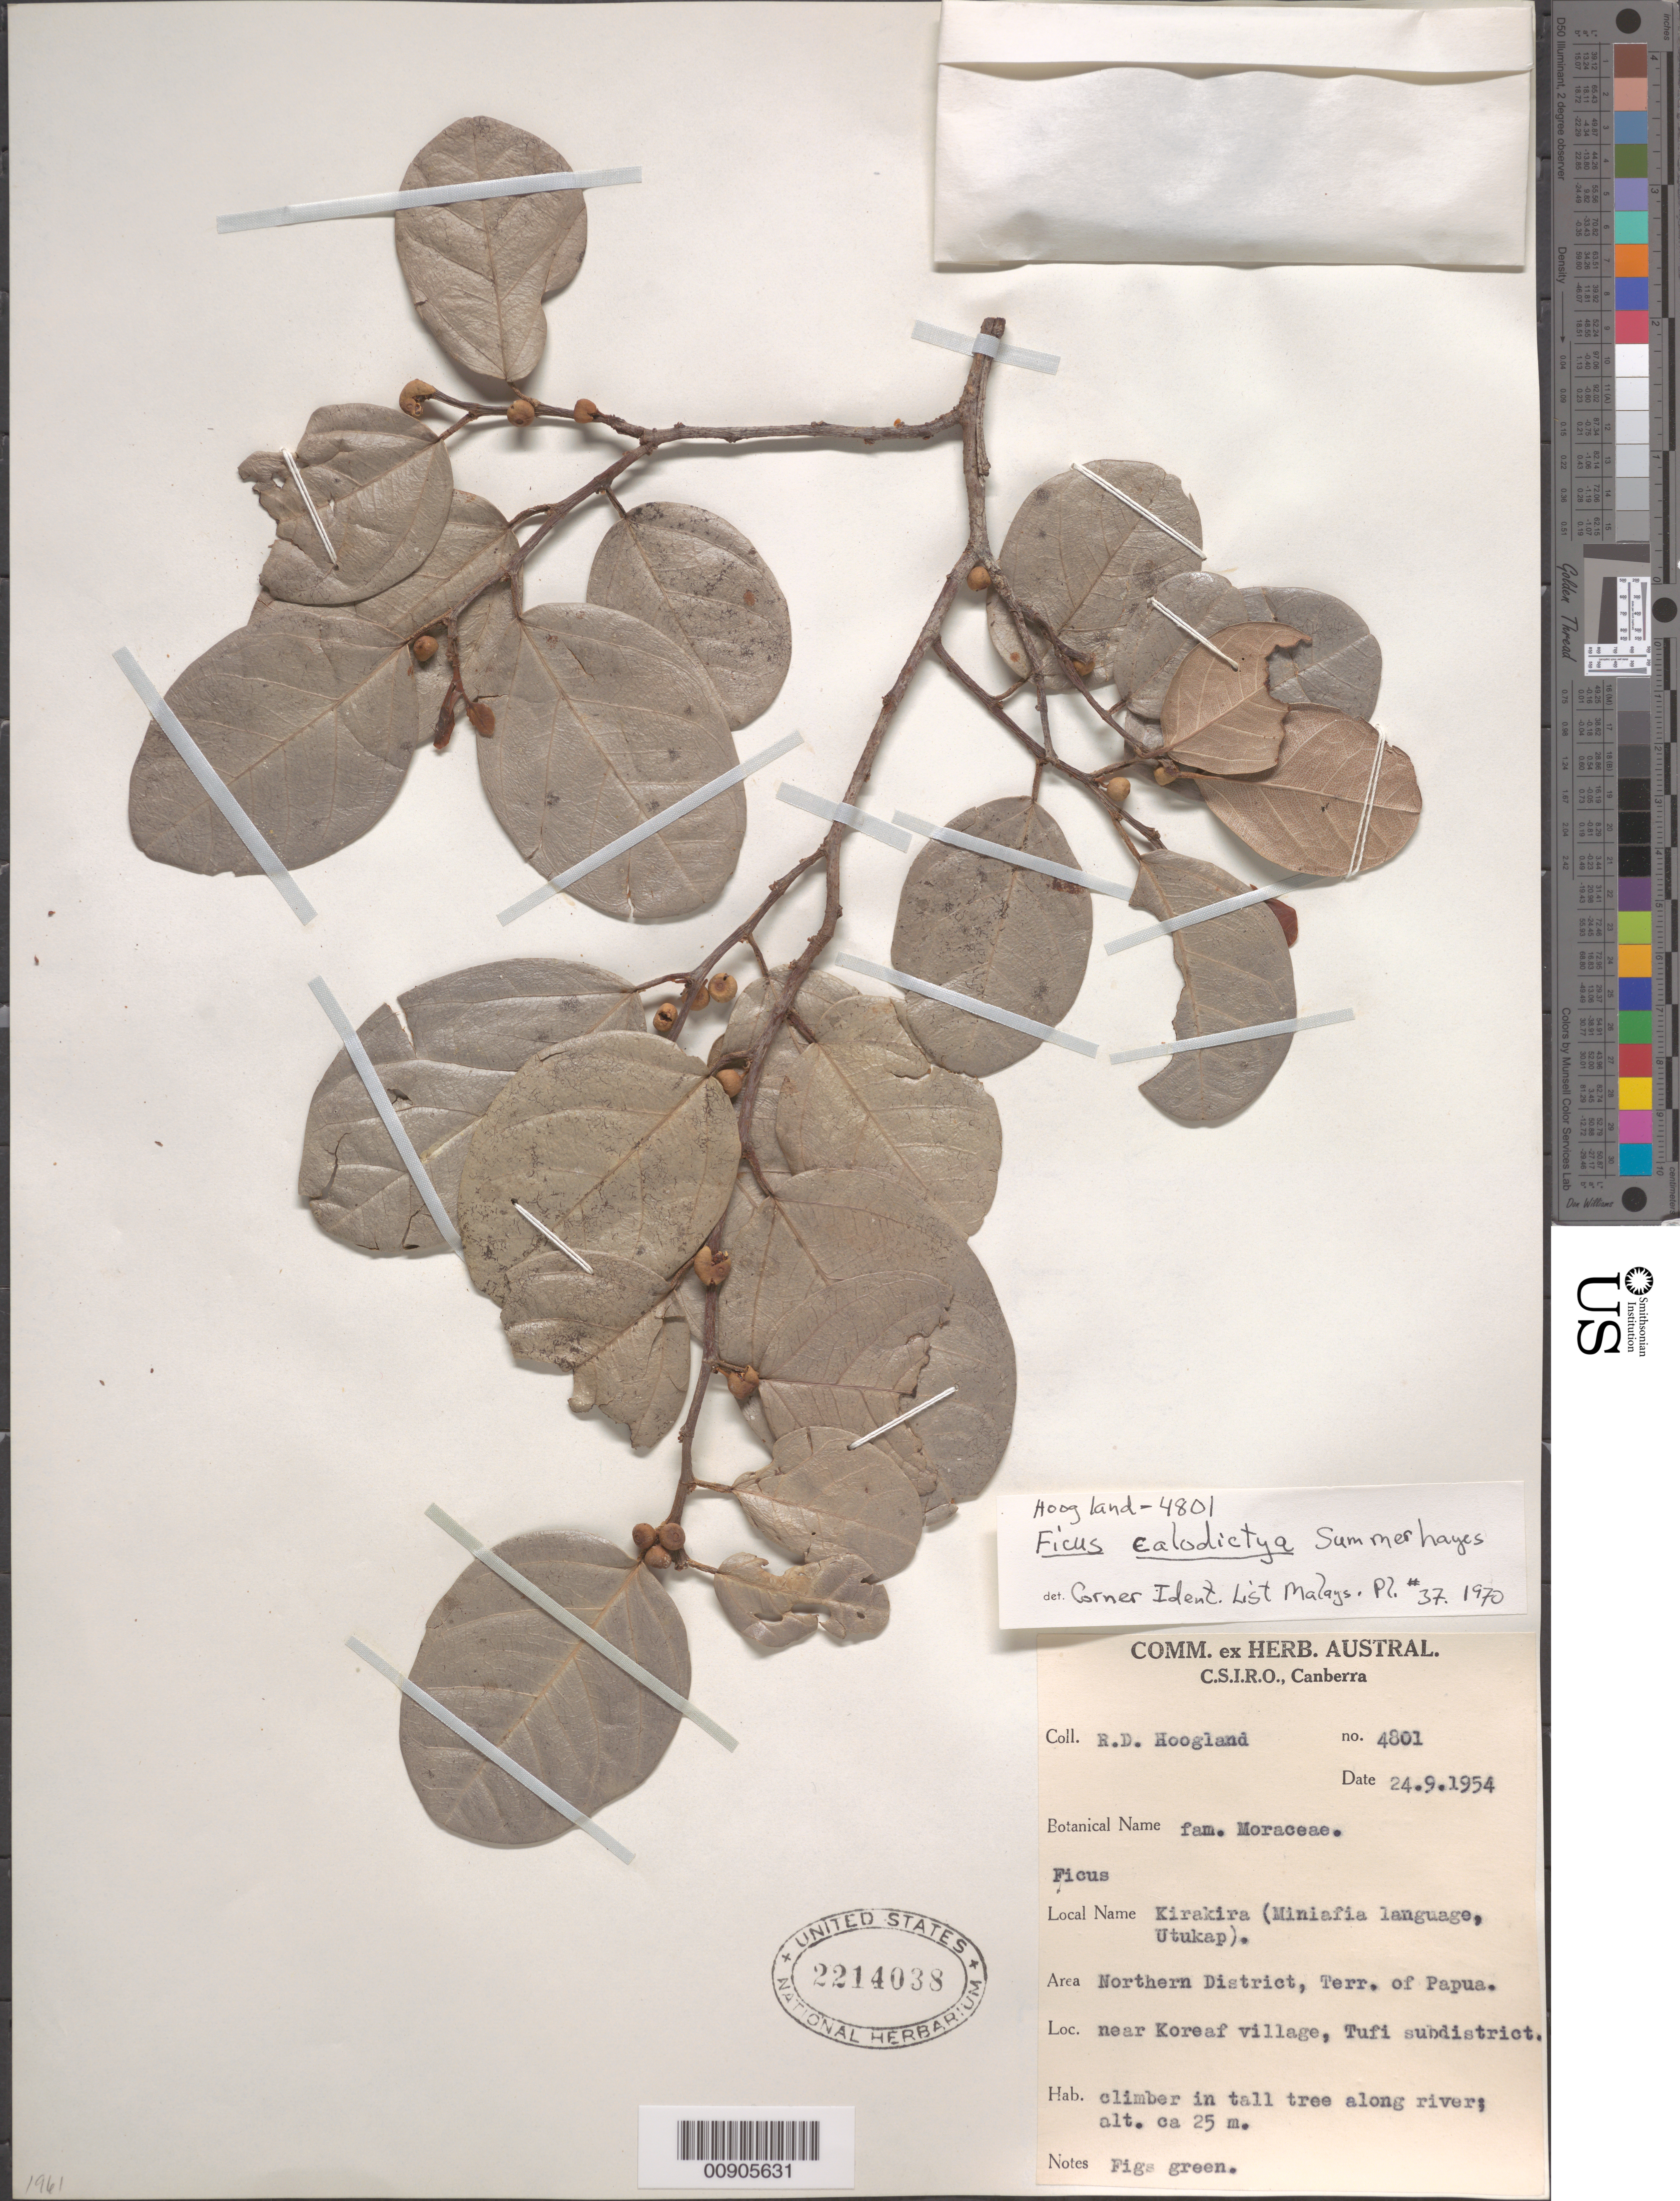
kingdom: Plantae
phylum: Tracheophyta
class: Magnoliopsida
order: Rosales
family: Moraceae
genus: Ficus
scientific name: Ficus calodictya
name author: Summerh.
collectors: R. D. Hoogland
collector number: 4801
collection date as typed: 24 Sep 1954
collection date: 1954-09-24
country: Papua New Guinea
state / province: Northern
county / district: Tufi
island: New Guinea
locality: Tufi subdistrict, near Koreaf village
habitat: along river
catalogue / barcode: US 2214038